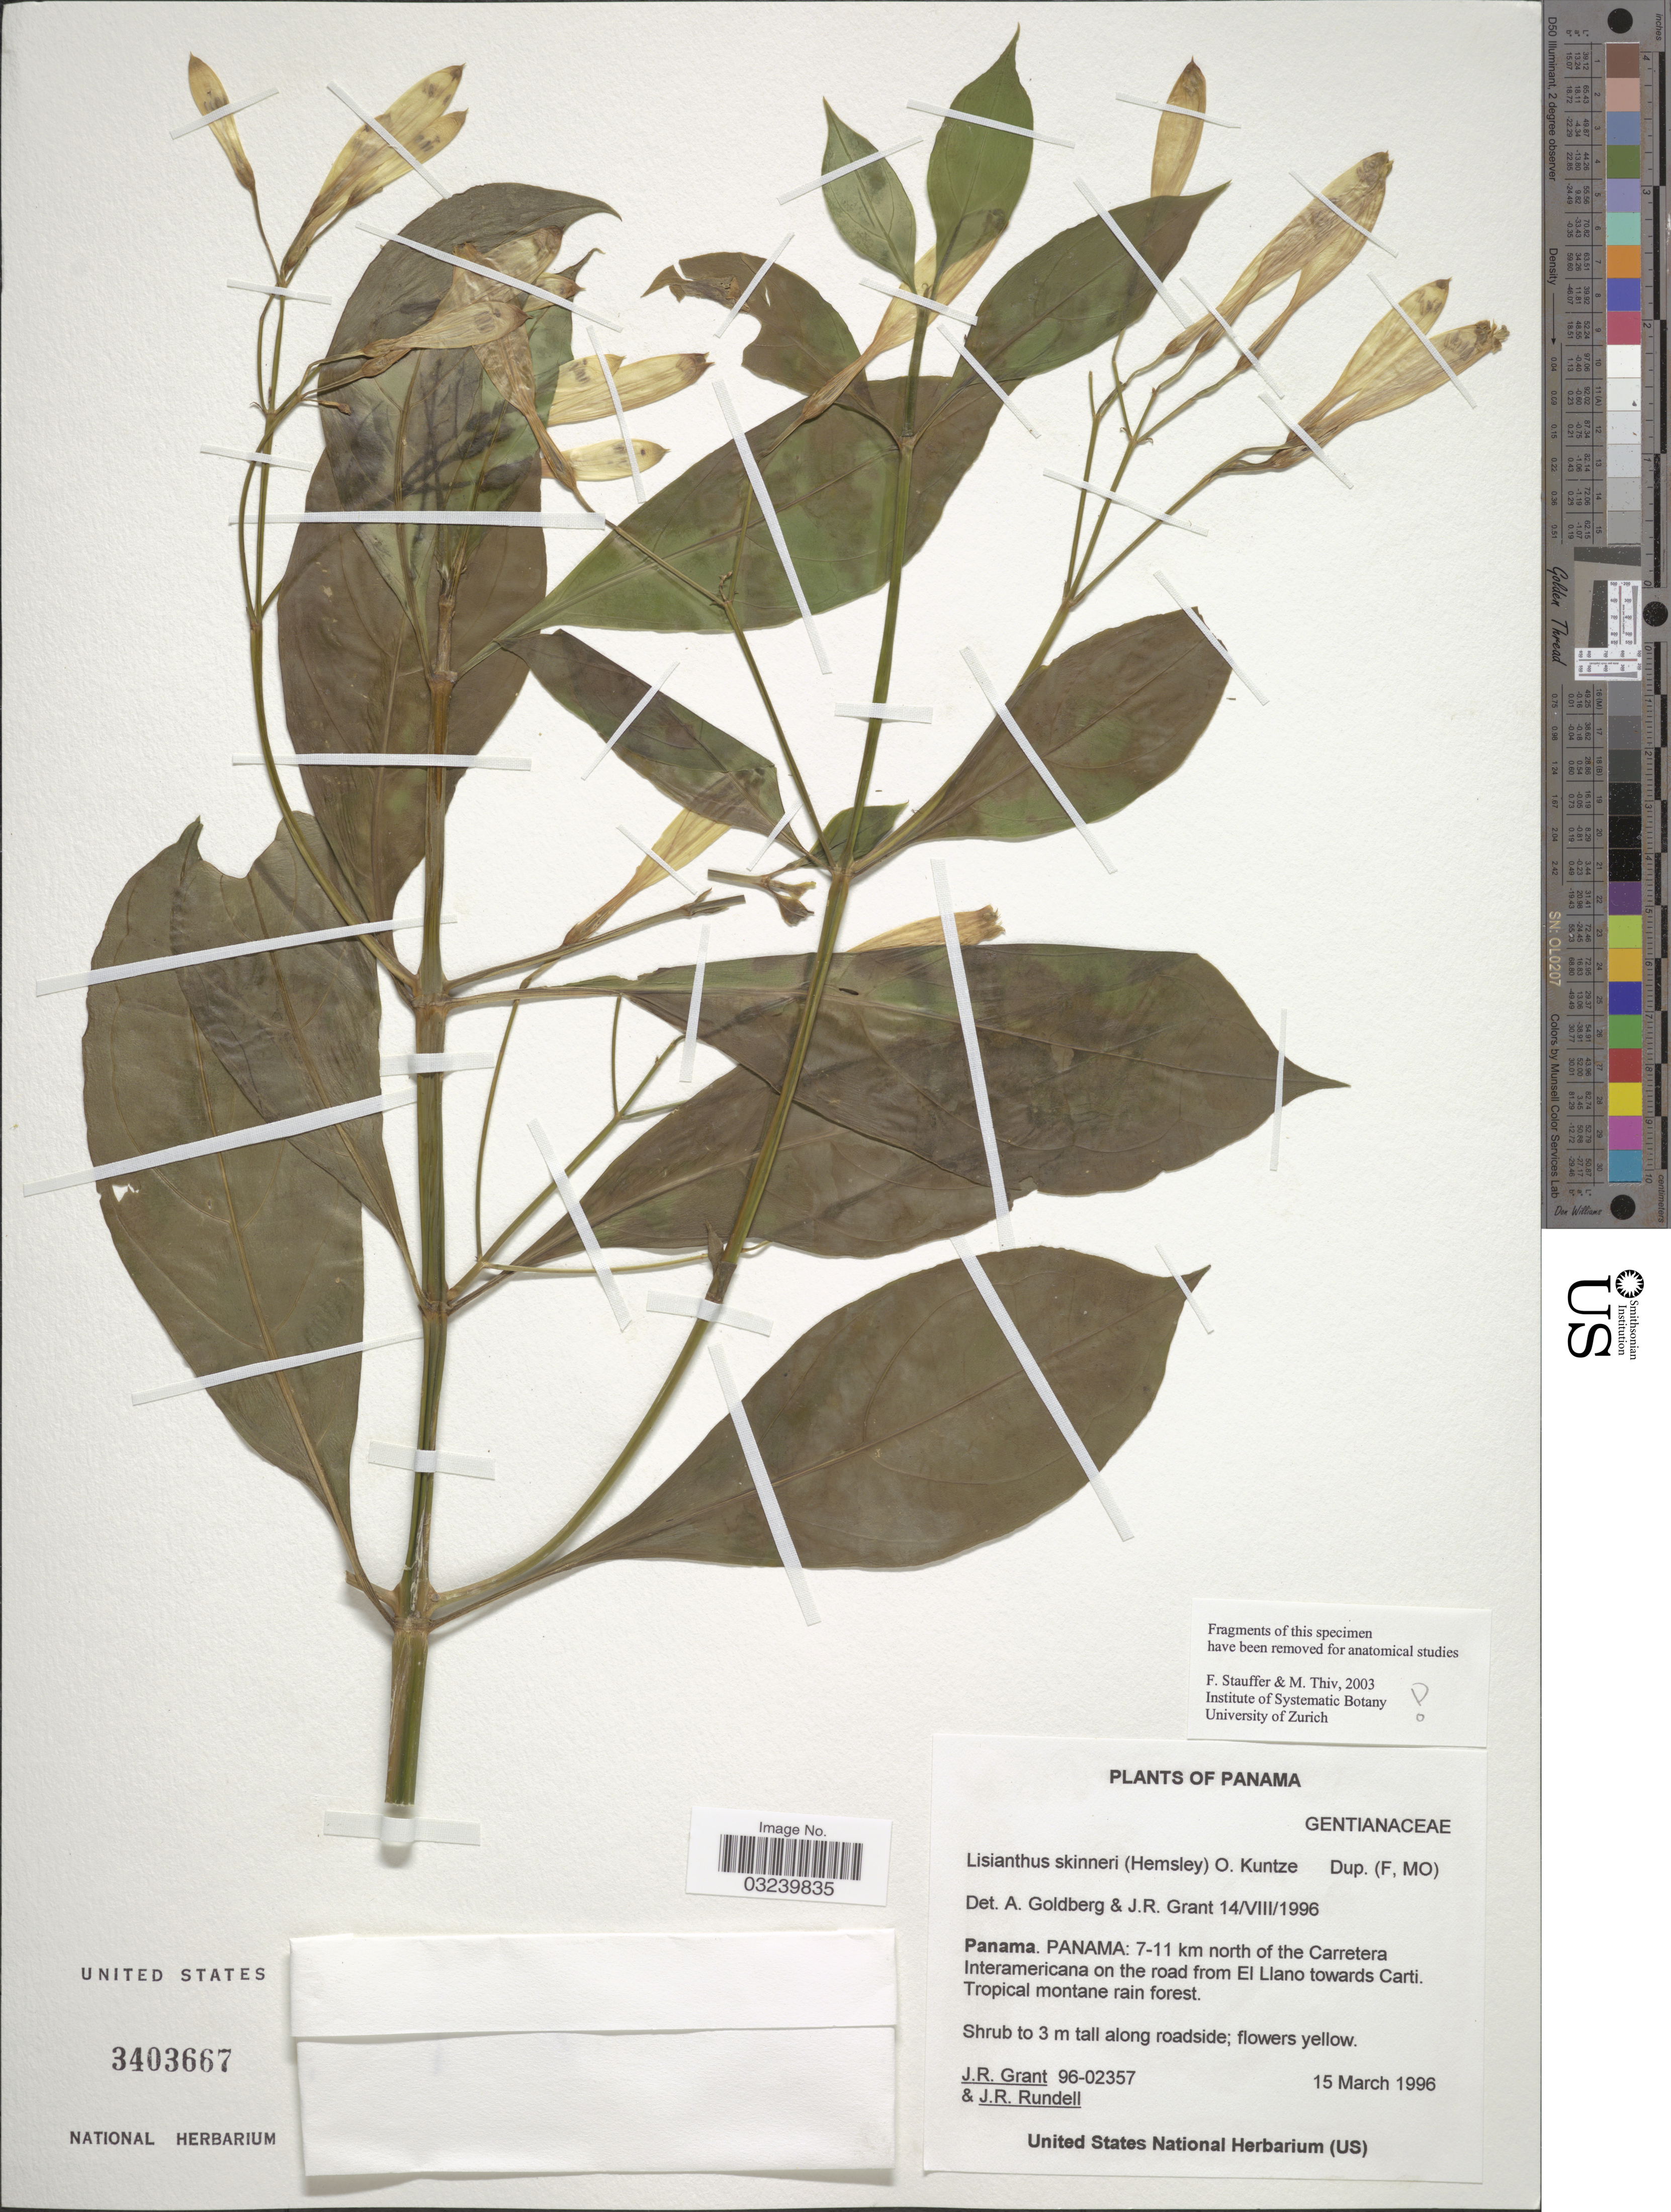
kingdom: Plantae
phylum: Tracheophyta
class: Magnoliopsida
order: Gentianales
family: Gentianaceae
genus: Lisianthius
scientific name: Lisianthius skinneri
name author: (Hemsl.) Kuntze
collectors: J. Grant & J. R. Rundell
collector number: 96-02357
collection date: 1996-03-15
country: Panama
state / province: Panamá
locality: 7-11 km north of the Carretera Interamericana on the road from El Llano towards Carti.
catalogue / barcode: US 3403667